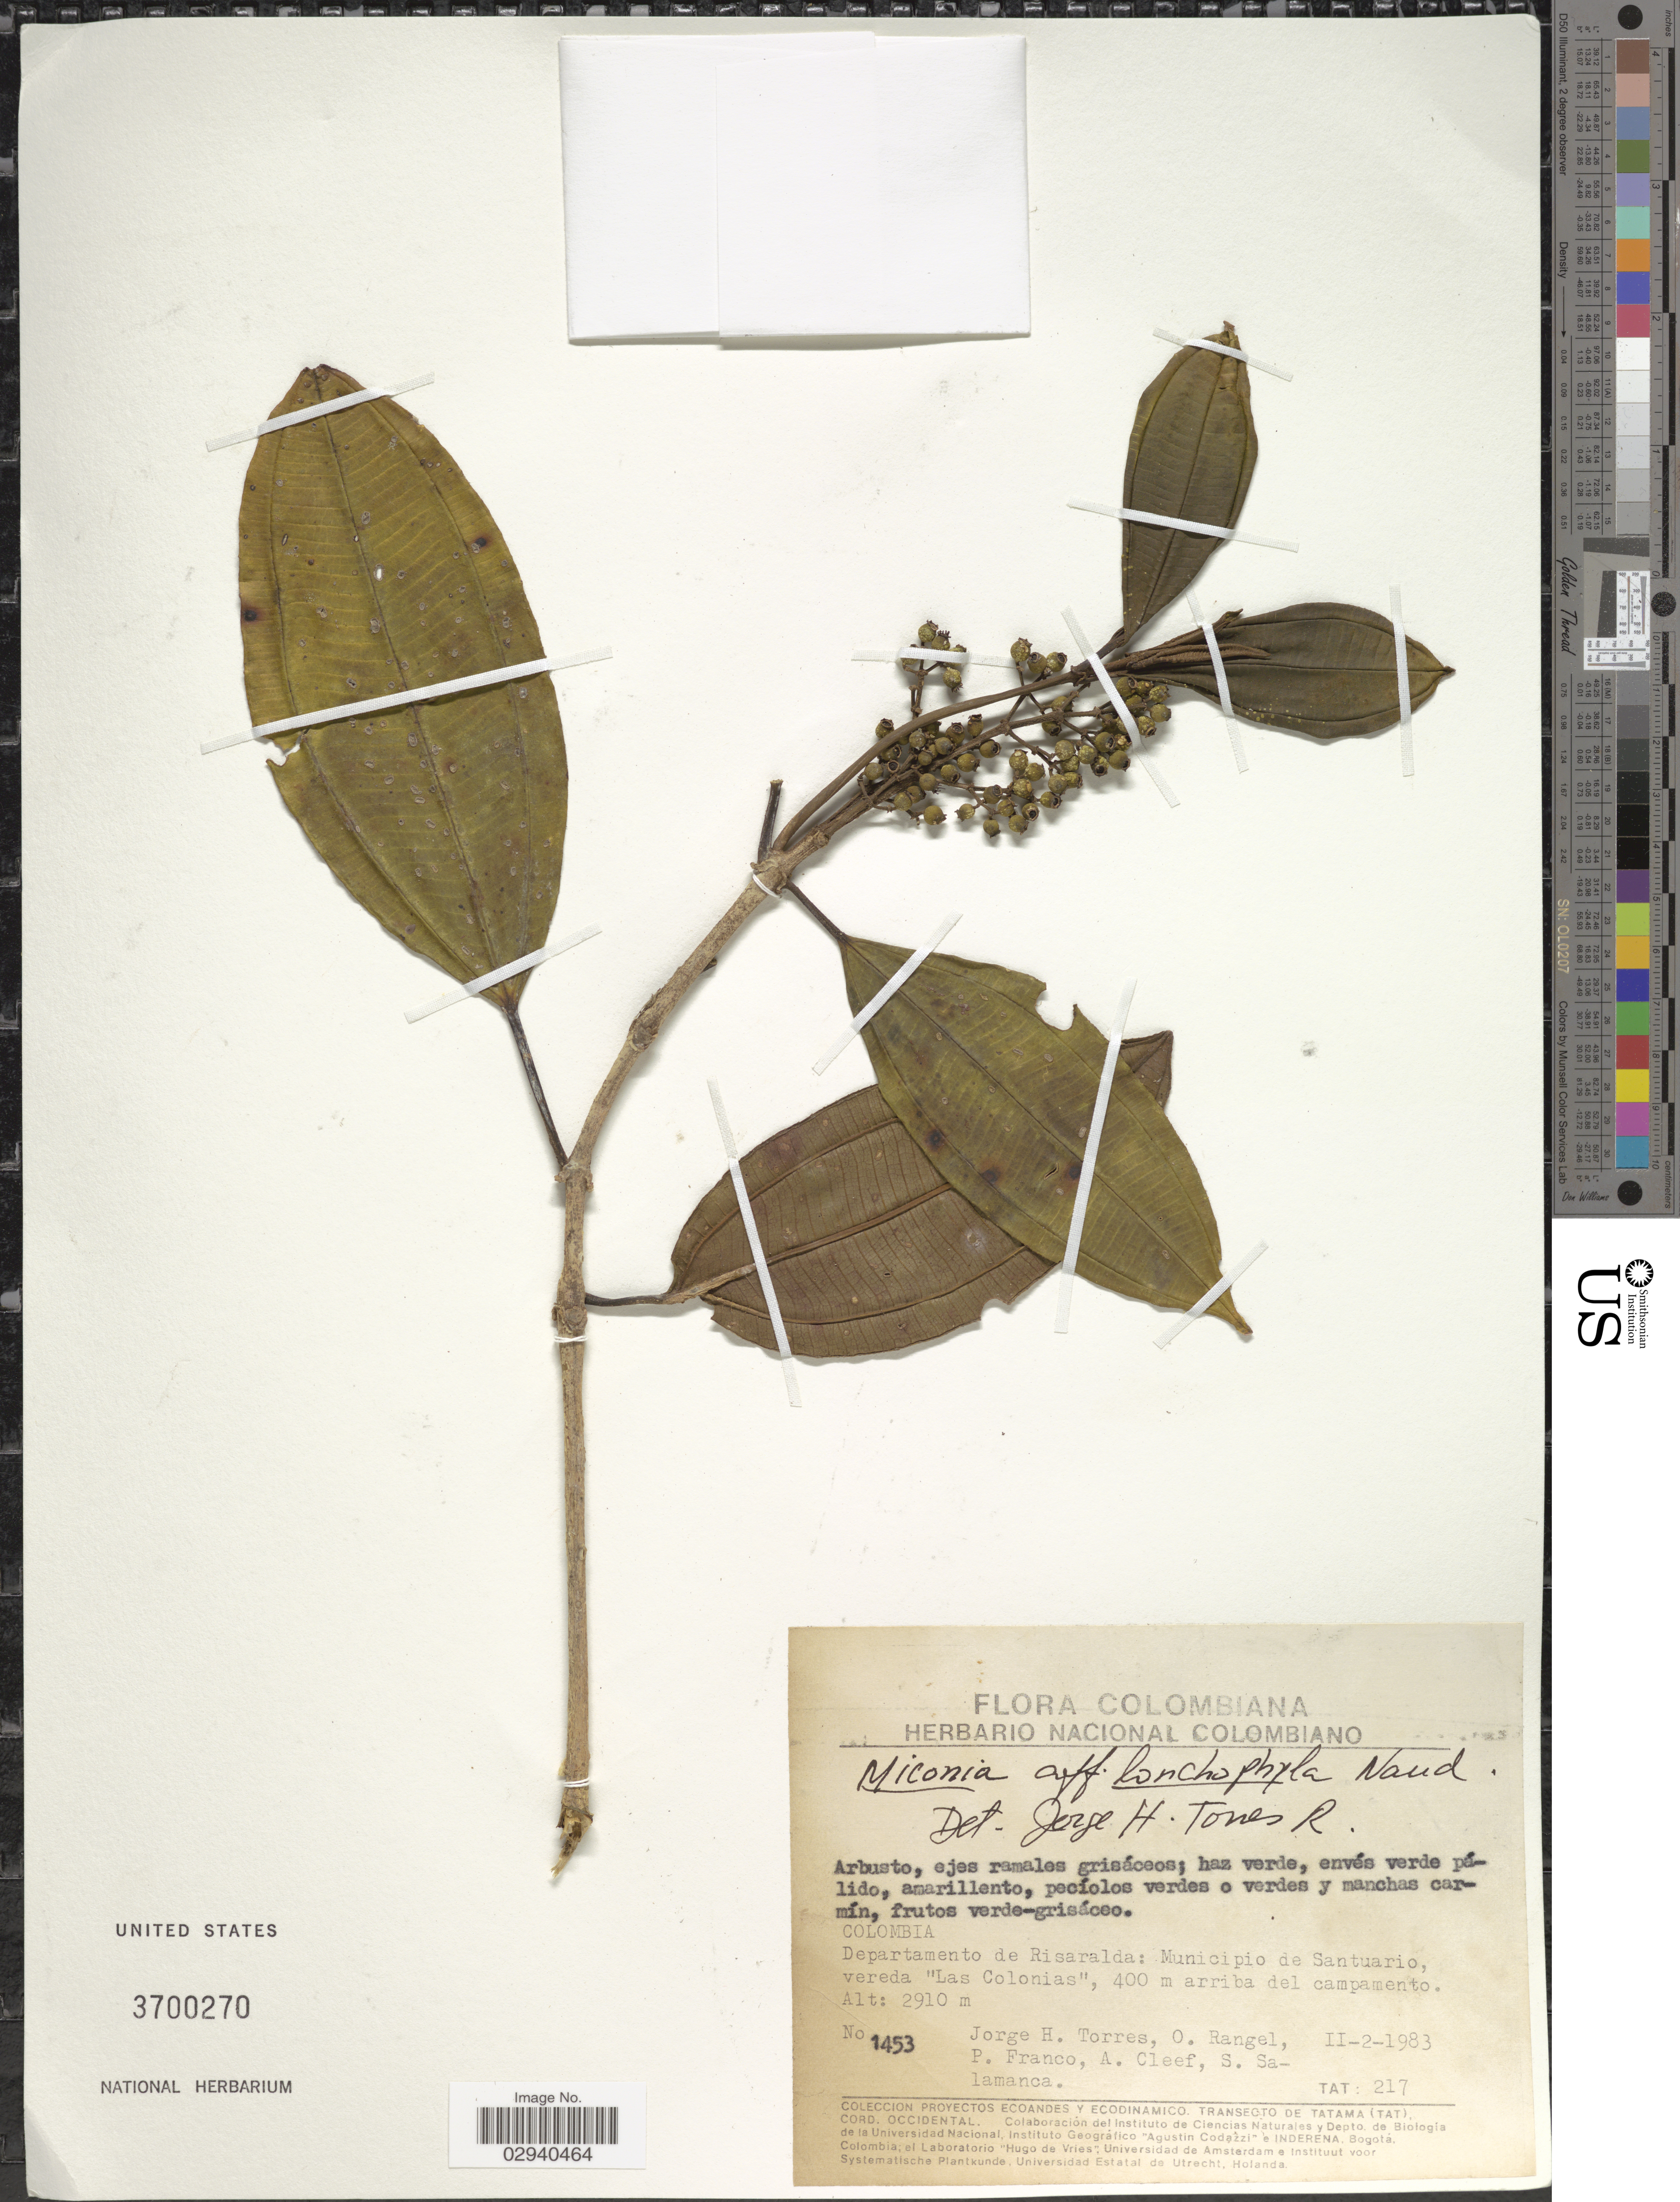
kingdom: Plantae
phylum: Tracheophyta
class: Magnoliopsida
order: Myrtales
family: Melastomataceae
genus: Miconia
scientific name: Miconia lonchophylla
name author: Naudin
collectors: J. H. Torres, O. Rangel, P. Franco, A. M. Cleef & S. Salamanca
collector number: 1453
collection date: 1983-02-02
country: Colombia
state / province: Risaralda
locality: Departamento de Risaralda: Municipio de Santuario, vereda "Las Colonias", 400 m arriba del campamento.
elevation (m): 2910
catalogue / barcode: US 3700270